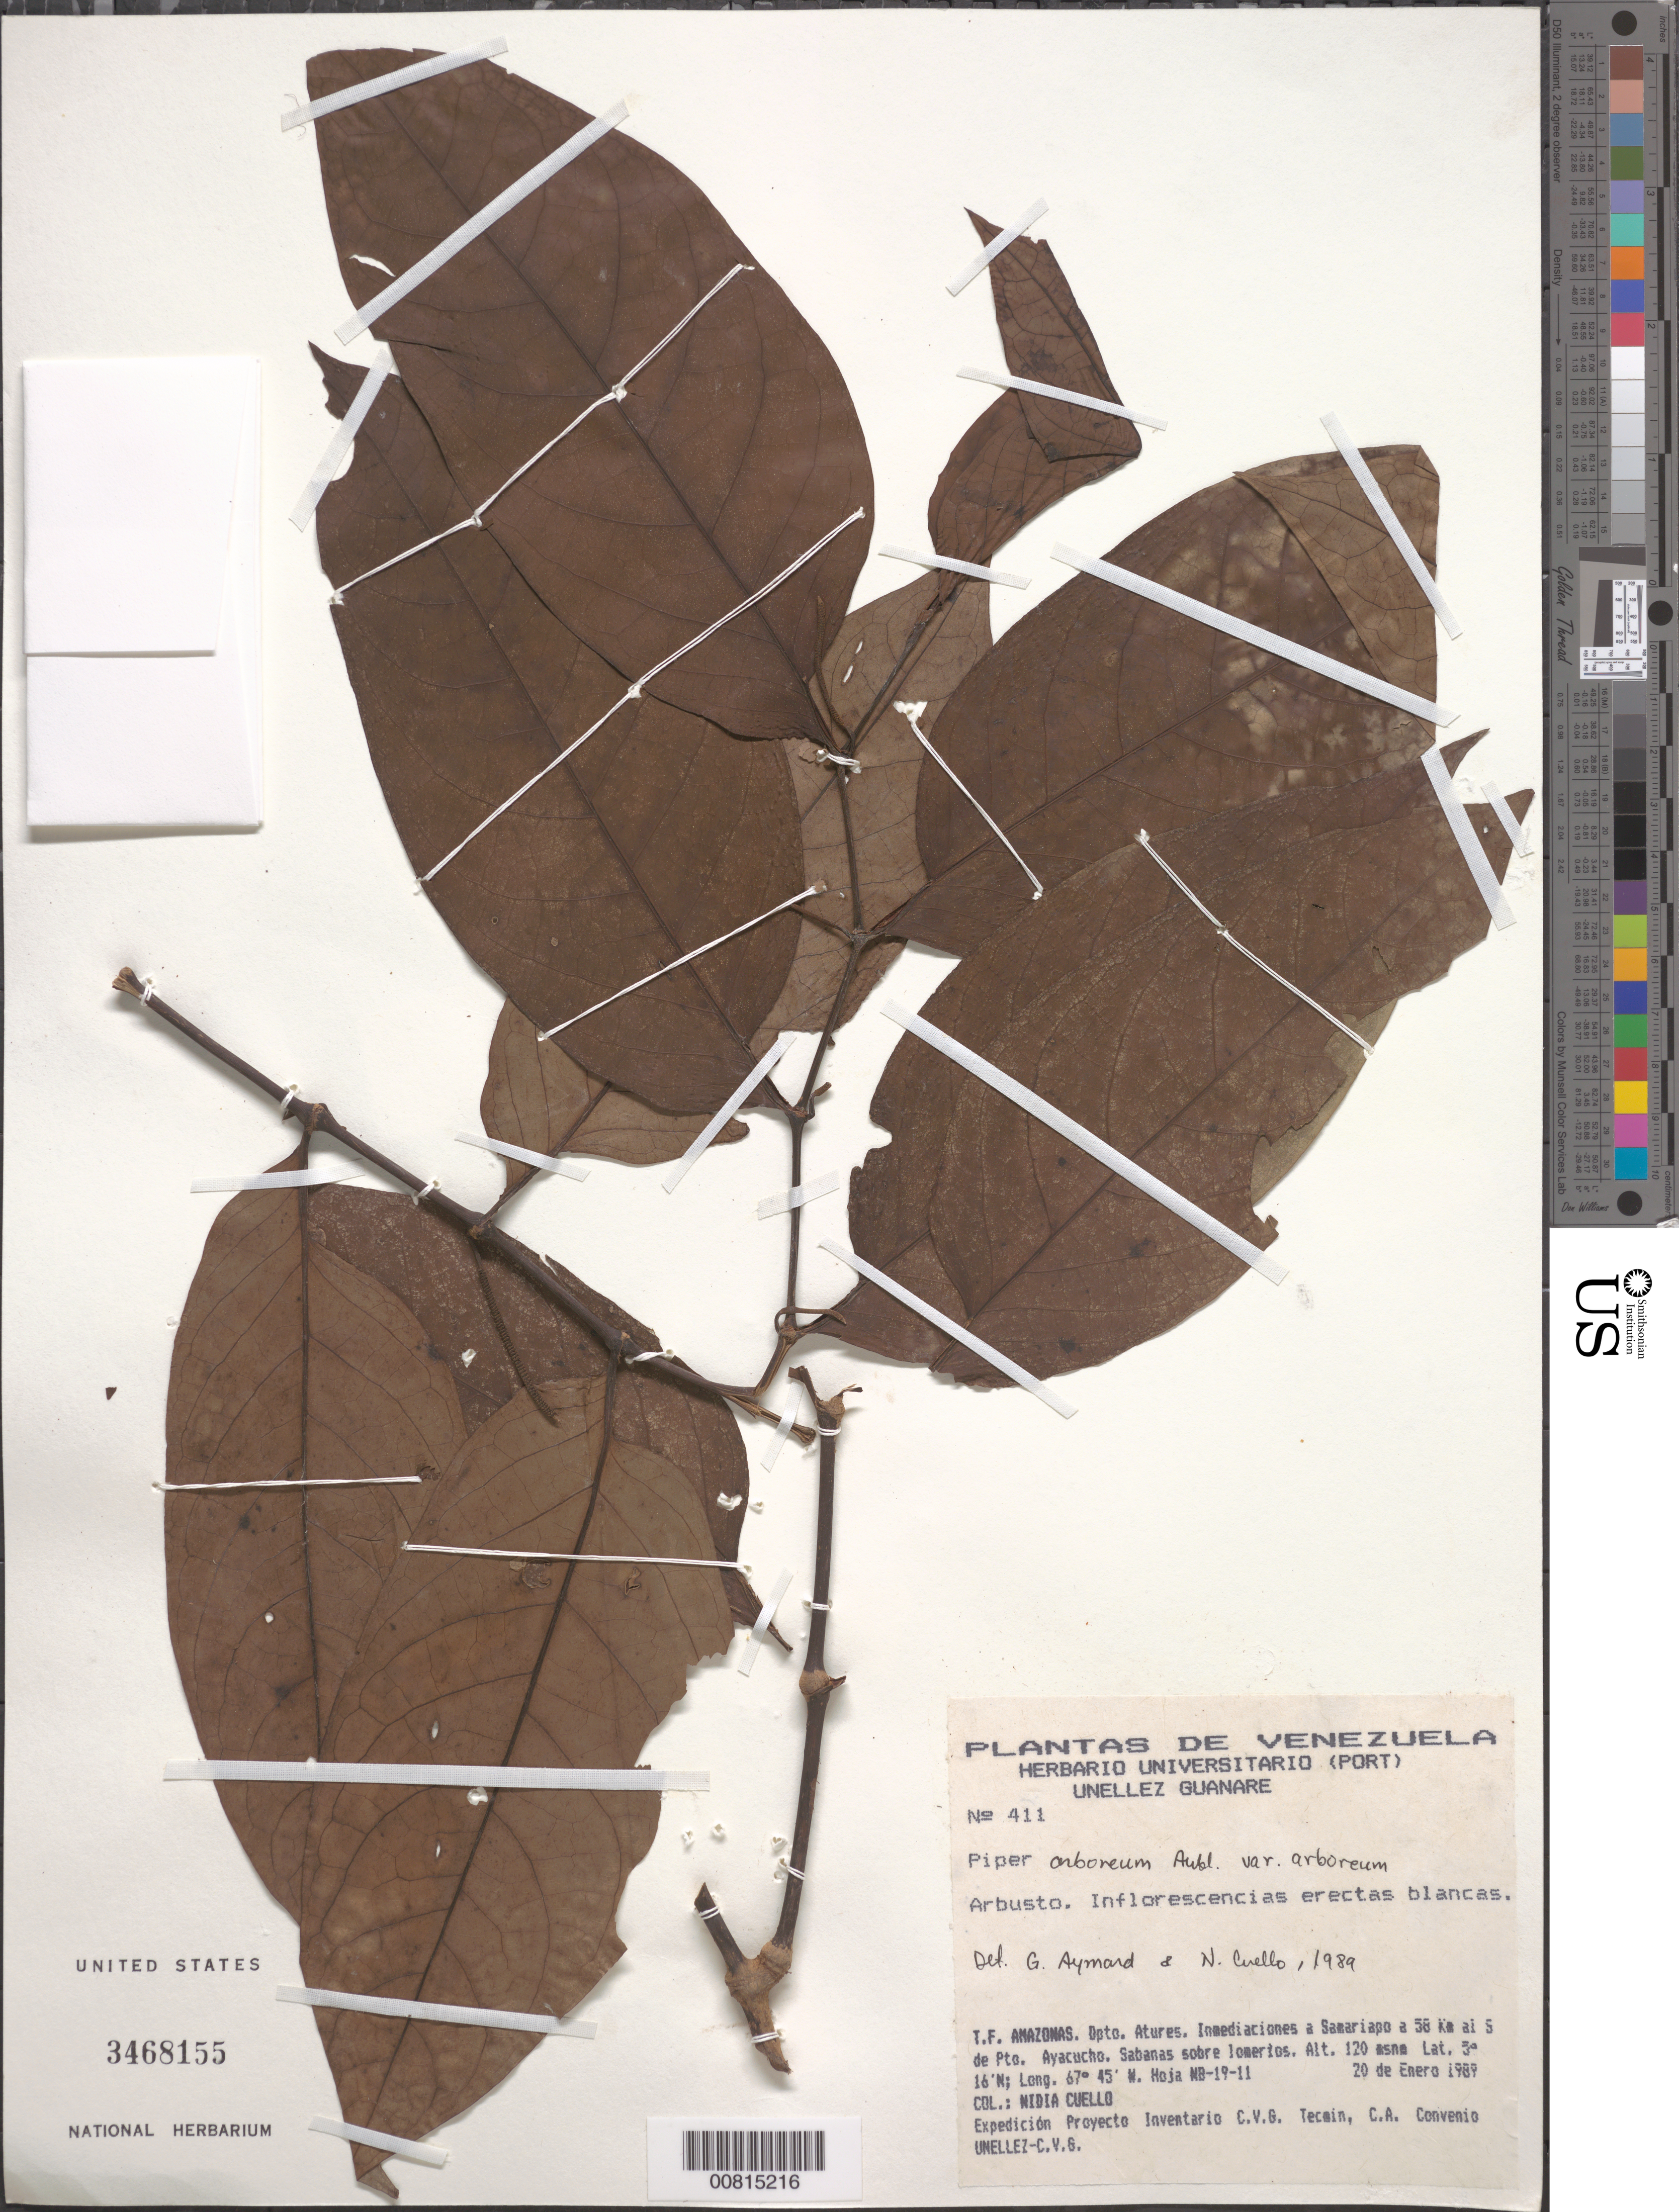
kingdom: Plantae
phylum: Tracheophyta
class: Magnoliopsida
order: Piperales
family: Piperaceae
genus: Piper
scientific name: Piper arboreum var. arboreum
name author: Aubl.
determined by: Aymard C., G. A.; Cuello, Nidia L.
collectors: N. L. Cuello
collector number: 411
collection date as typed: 20-Jan-89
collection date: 1989-01-20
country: Venezuela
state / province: Amazonas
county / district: Atures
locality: Samariapo, 58 km S Pto. Ayacucho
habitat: Sabanas sobre lomerios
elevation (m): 120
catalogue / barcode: US 3468155